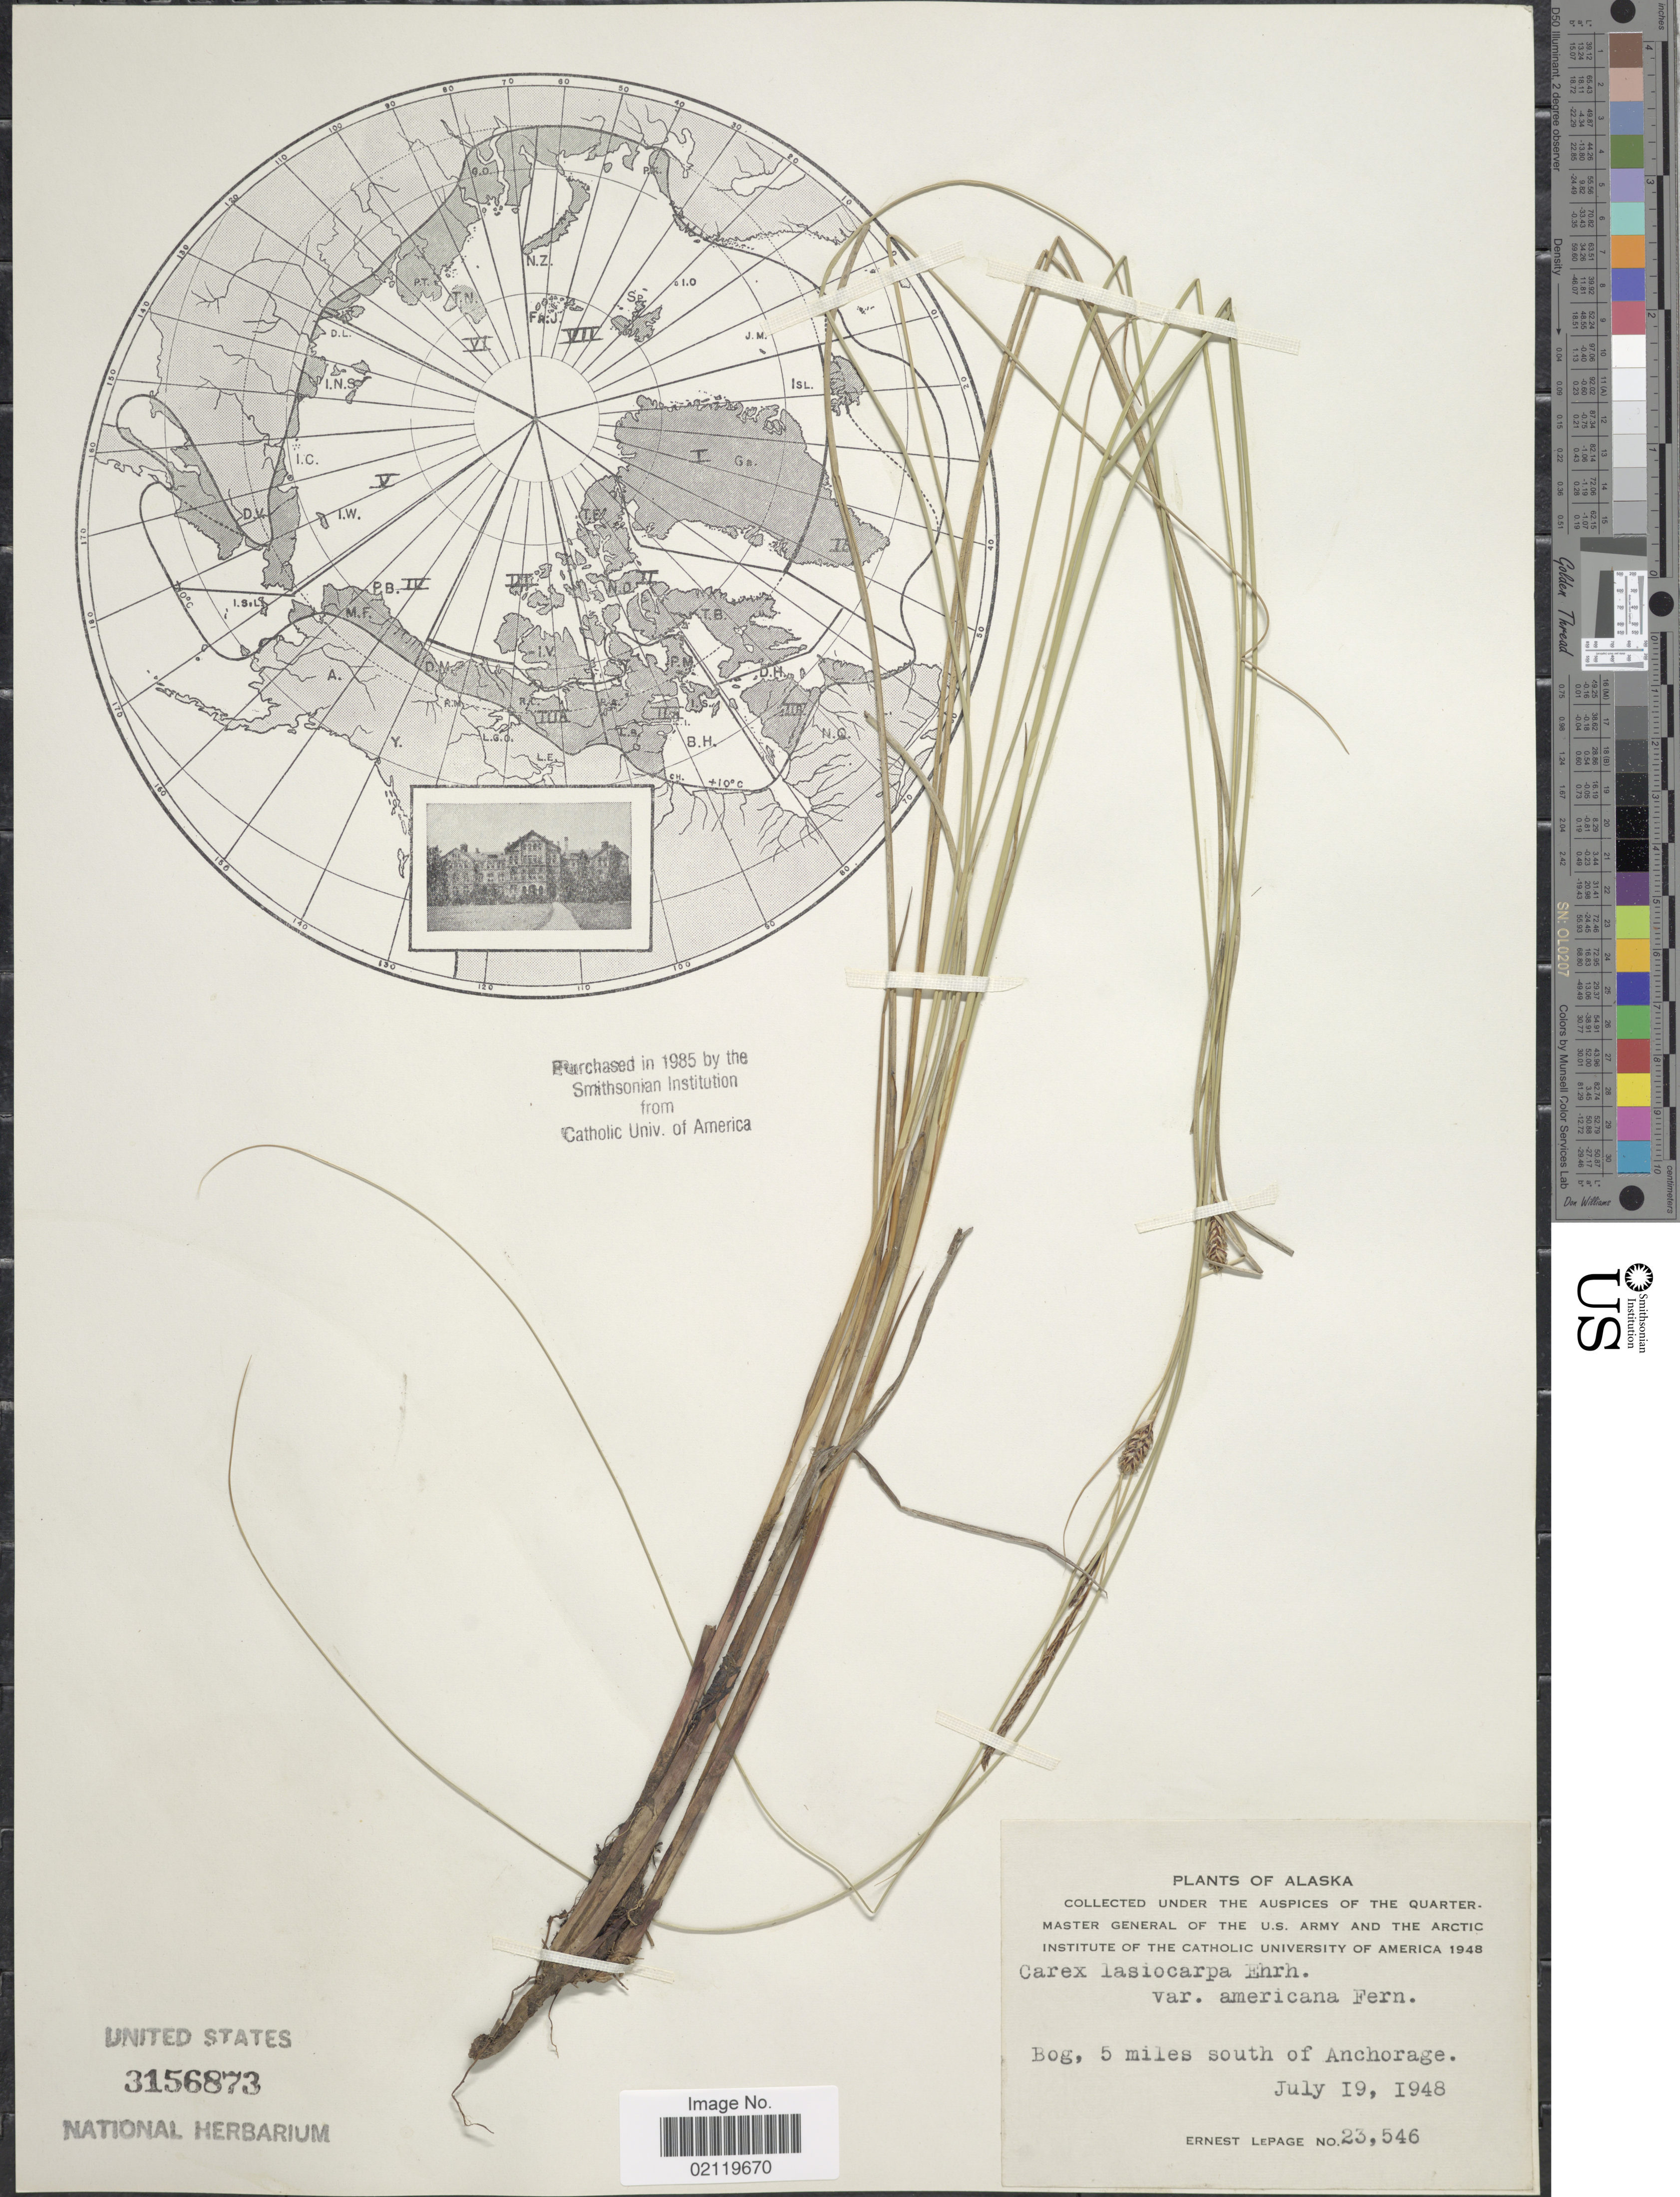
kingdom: Plantae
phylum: Tracheophyta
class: Liliopsida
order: Poales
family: Cyperaceae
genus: Carex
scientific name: Carex lasiocarpa var. americana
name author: Fernald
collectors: E. Lepage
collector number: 23546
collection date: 1948-07-19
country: United States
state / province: Alaska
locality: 5 miles south of Anchorage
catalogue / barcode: US 3156873